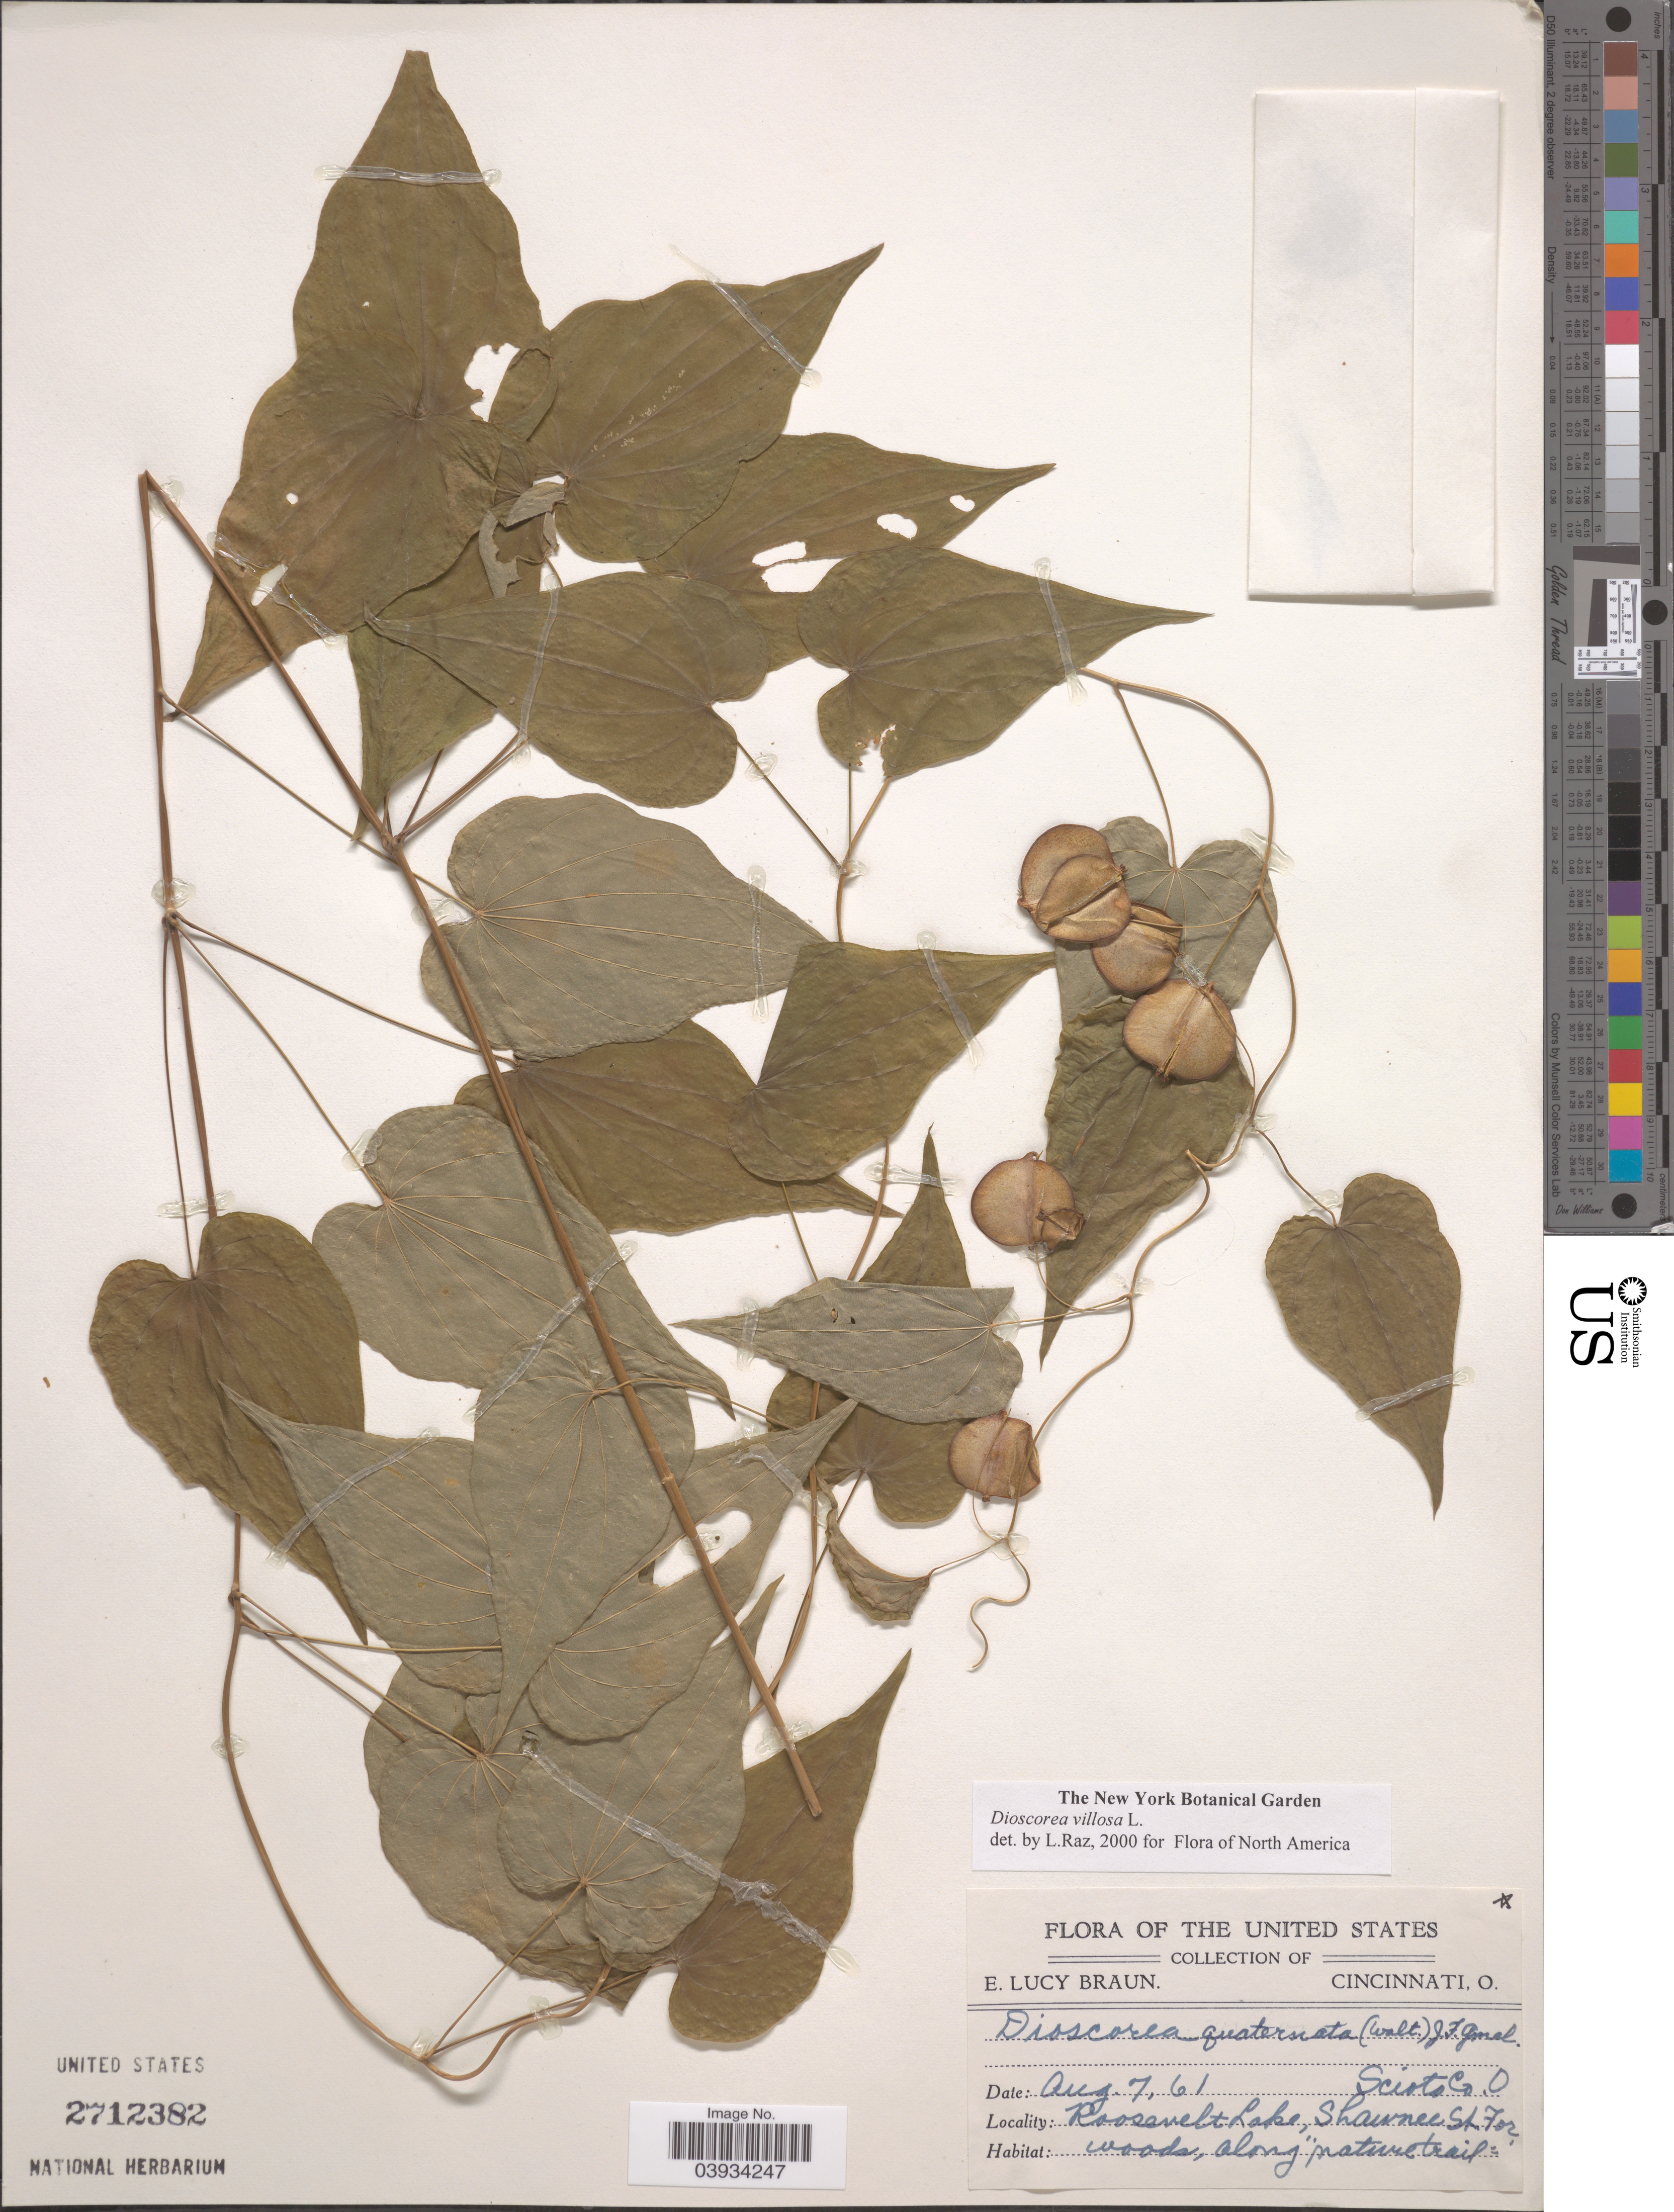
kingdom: Plantae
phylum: Tracheophyta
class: Liliopsida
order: Dioscoreales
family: Dioscoreaceae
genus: Dioscorea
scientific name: Dioscorea villosa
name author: L.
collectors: E. L. Braun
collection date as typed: Transcribed d/m/y: 7/8/61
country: United States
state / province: Ohio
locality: Scioto Co. Roosevelt Lake, Shawnee St. For.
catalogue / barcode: US 2712382